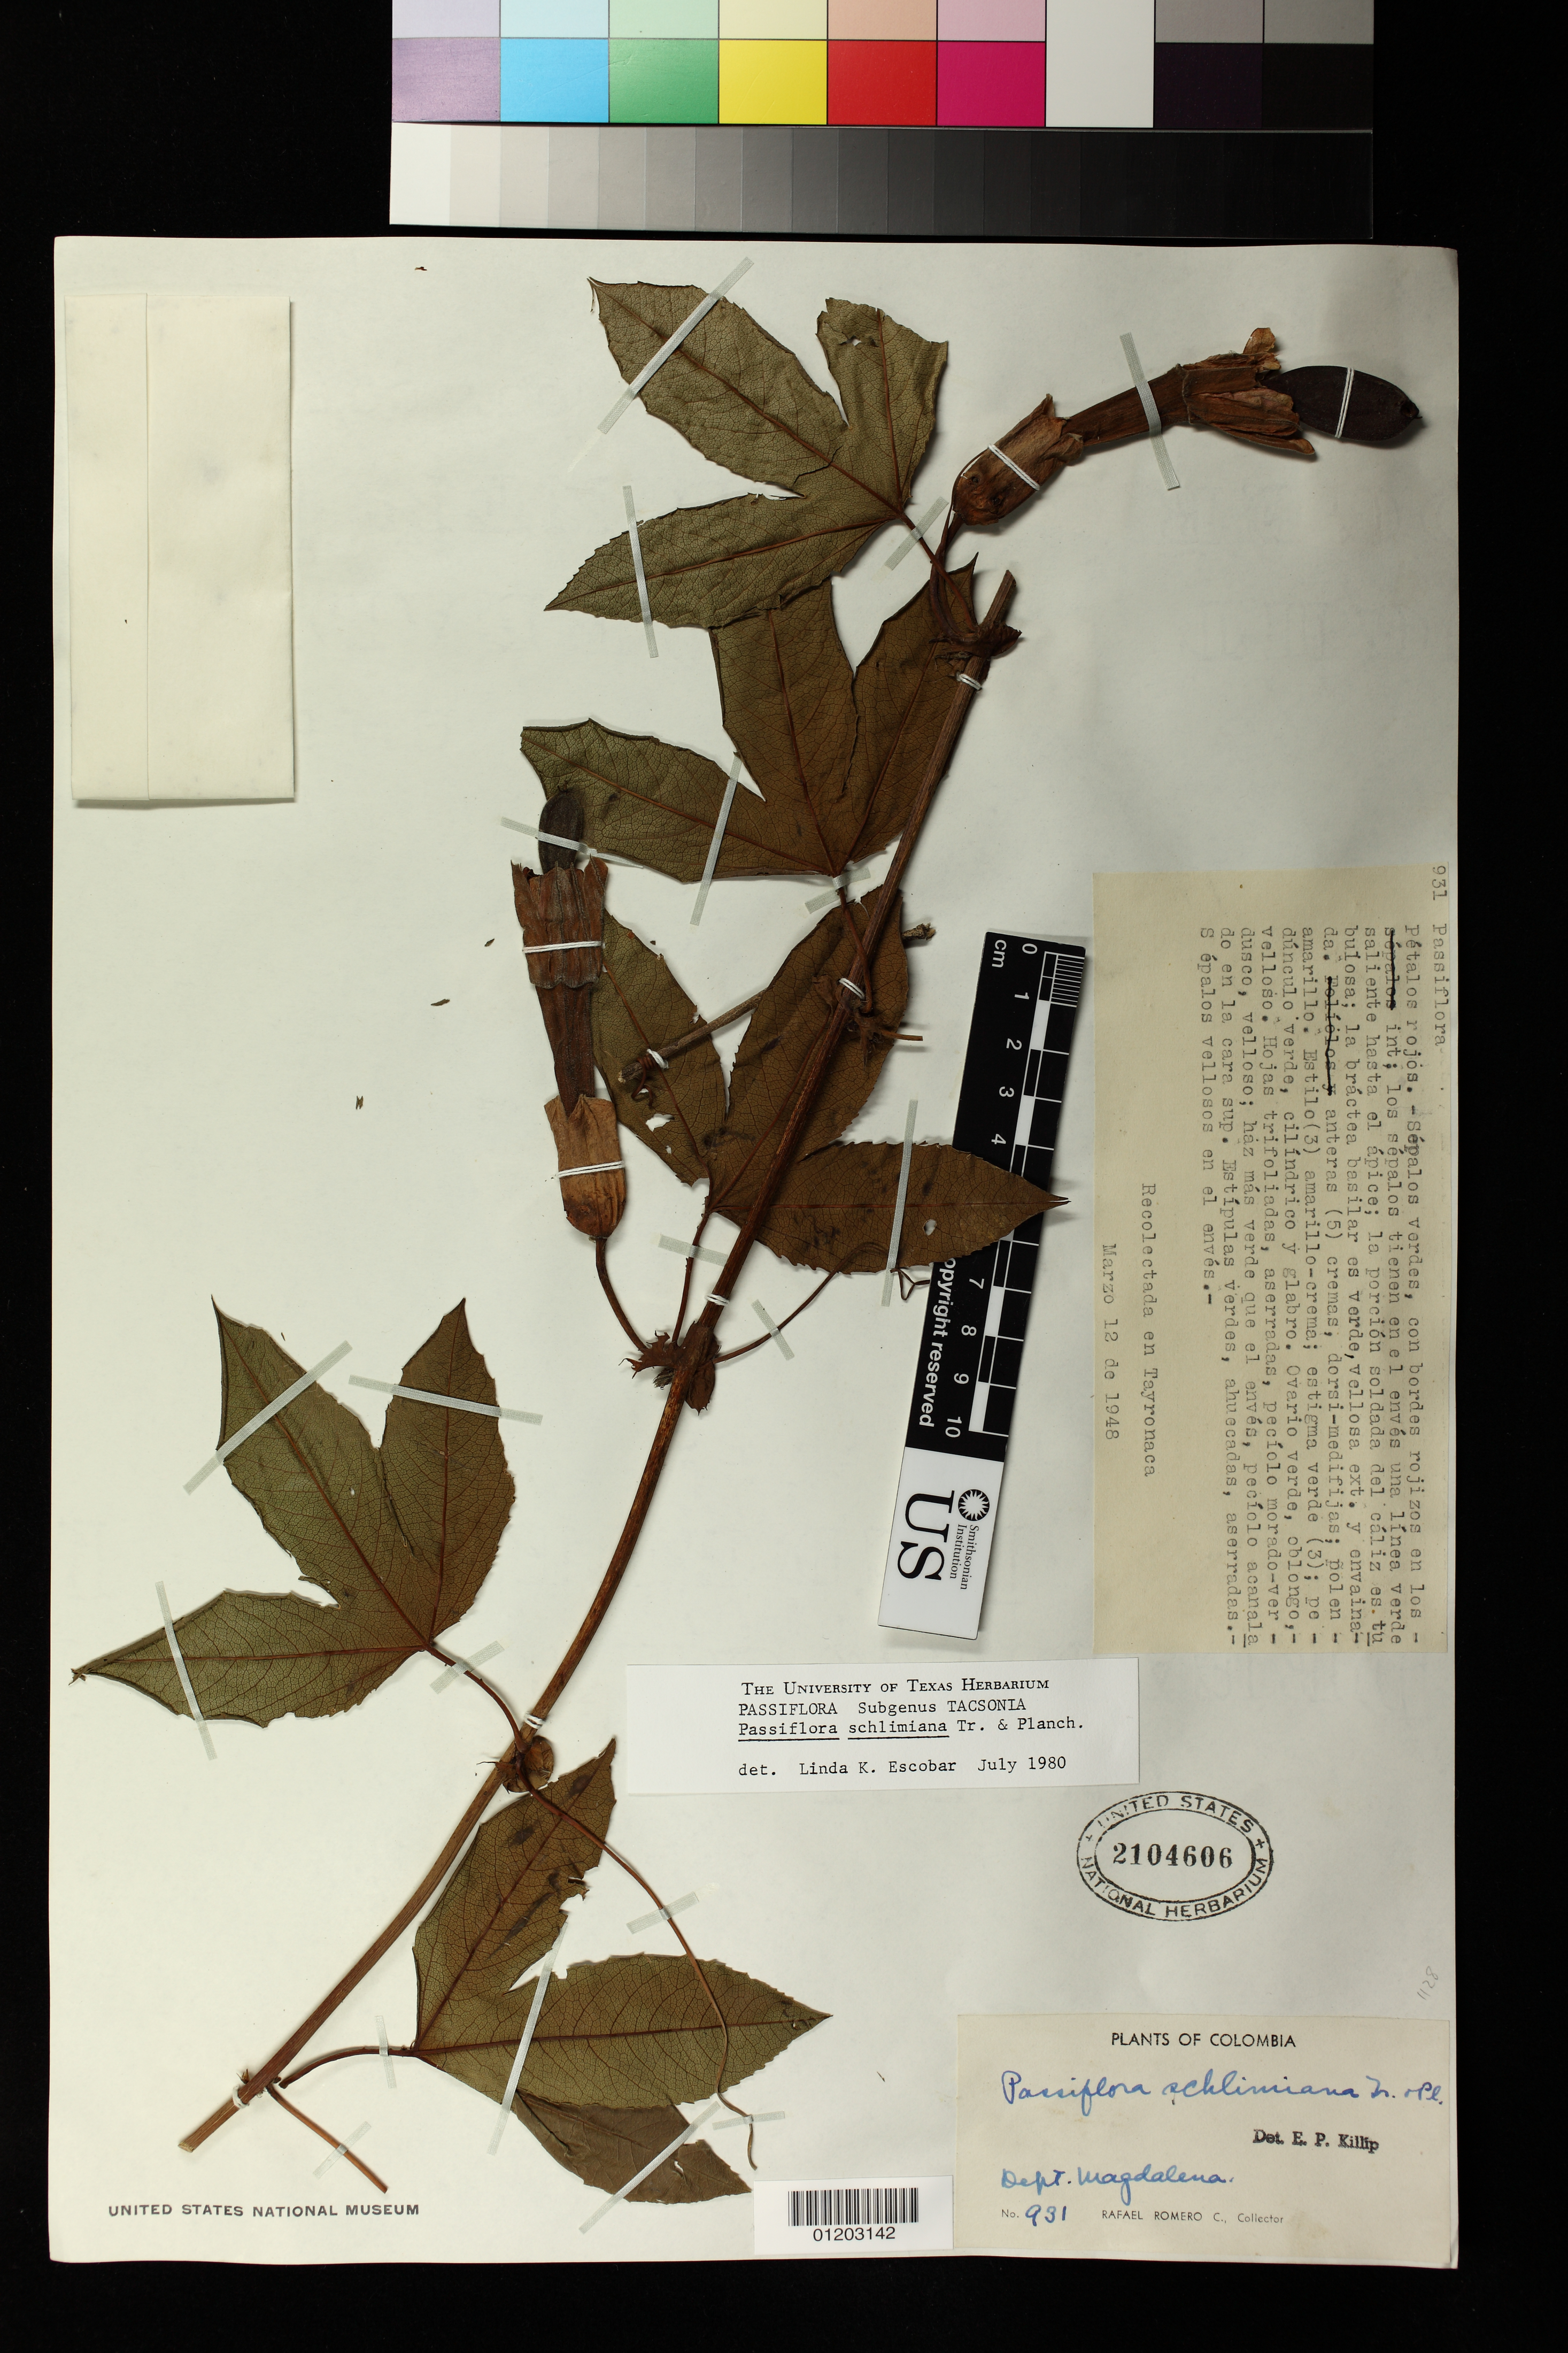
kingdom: Plantae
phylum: Tracheophyta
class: Magnoliopsida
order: Malpighiales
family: Passifloraceae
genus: Passiflora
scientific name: Passiflora schlimiana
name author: Regel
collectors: R. Romero Castañeda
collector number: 931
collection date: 1948-10-12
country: Colombia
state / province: Magdalena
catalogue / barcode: US 2104606